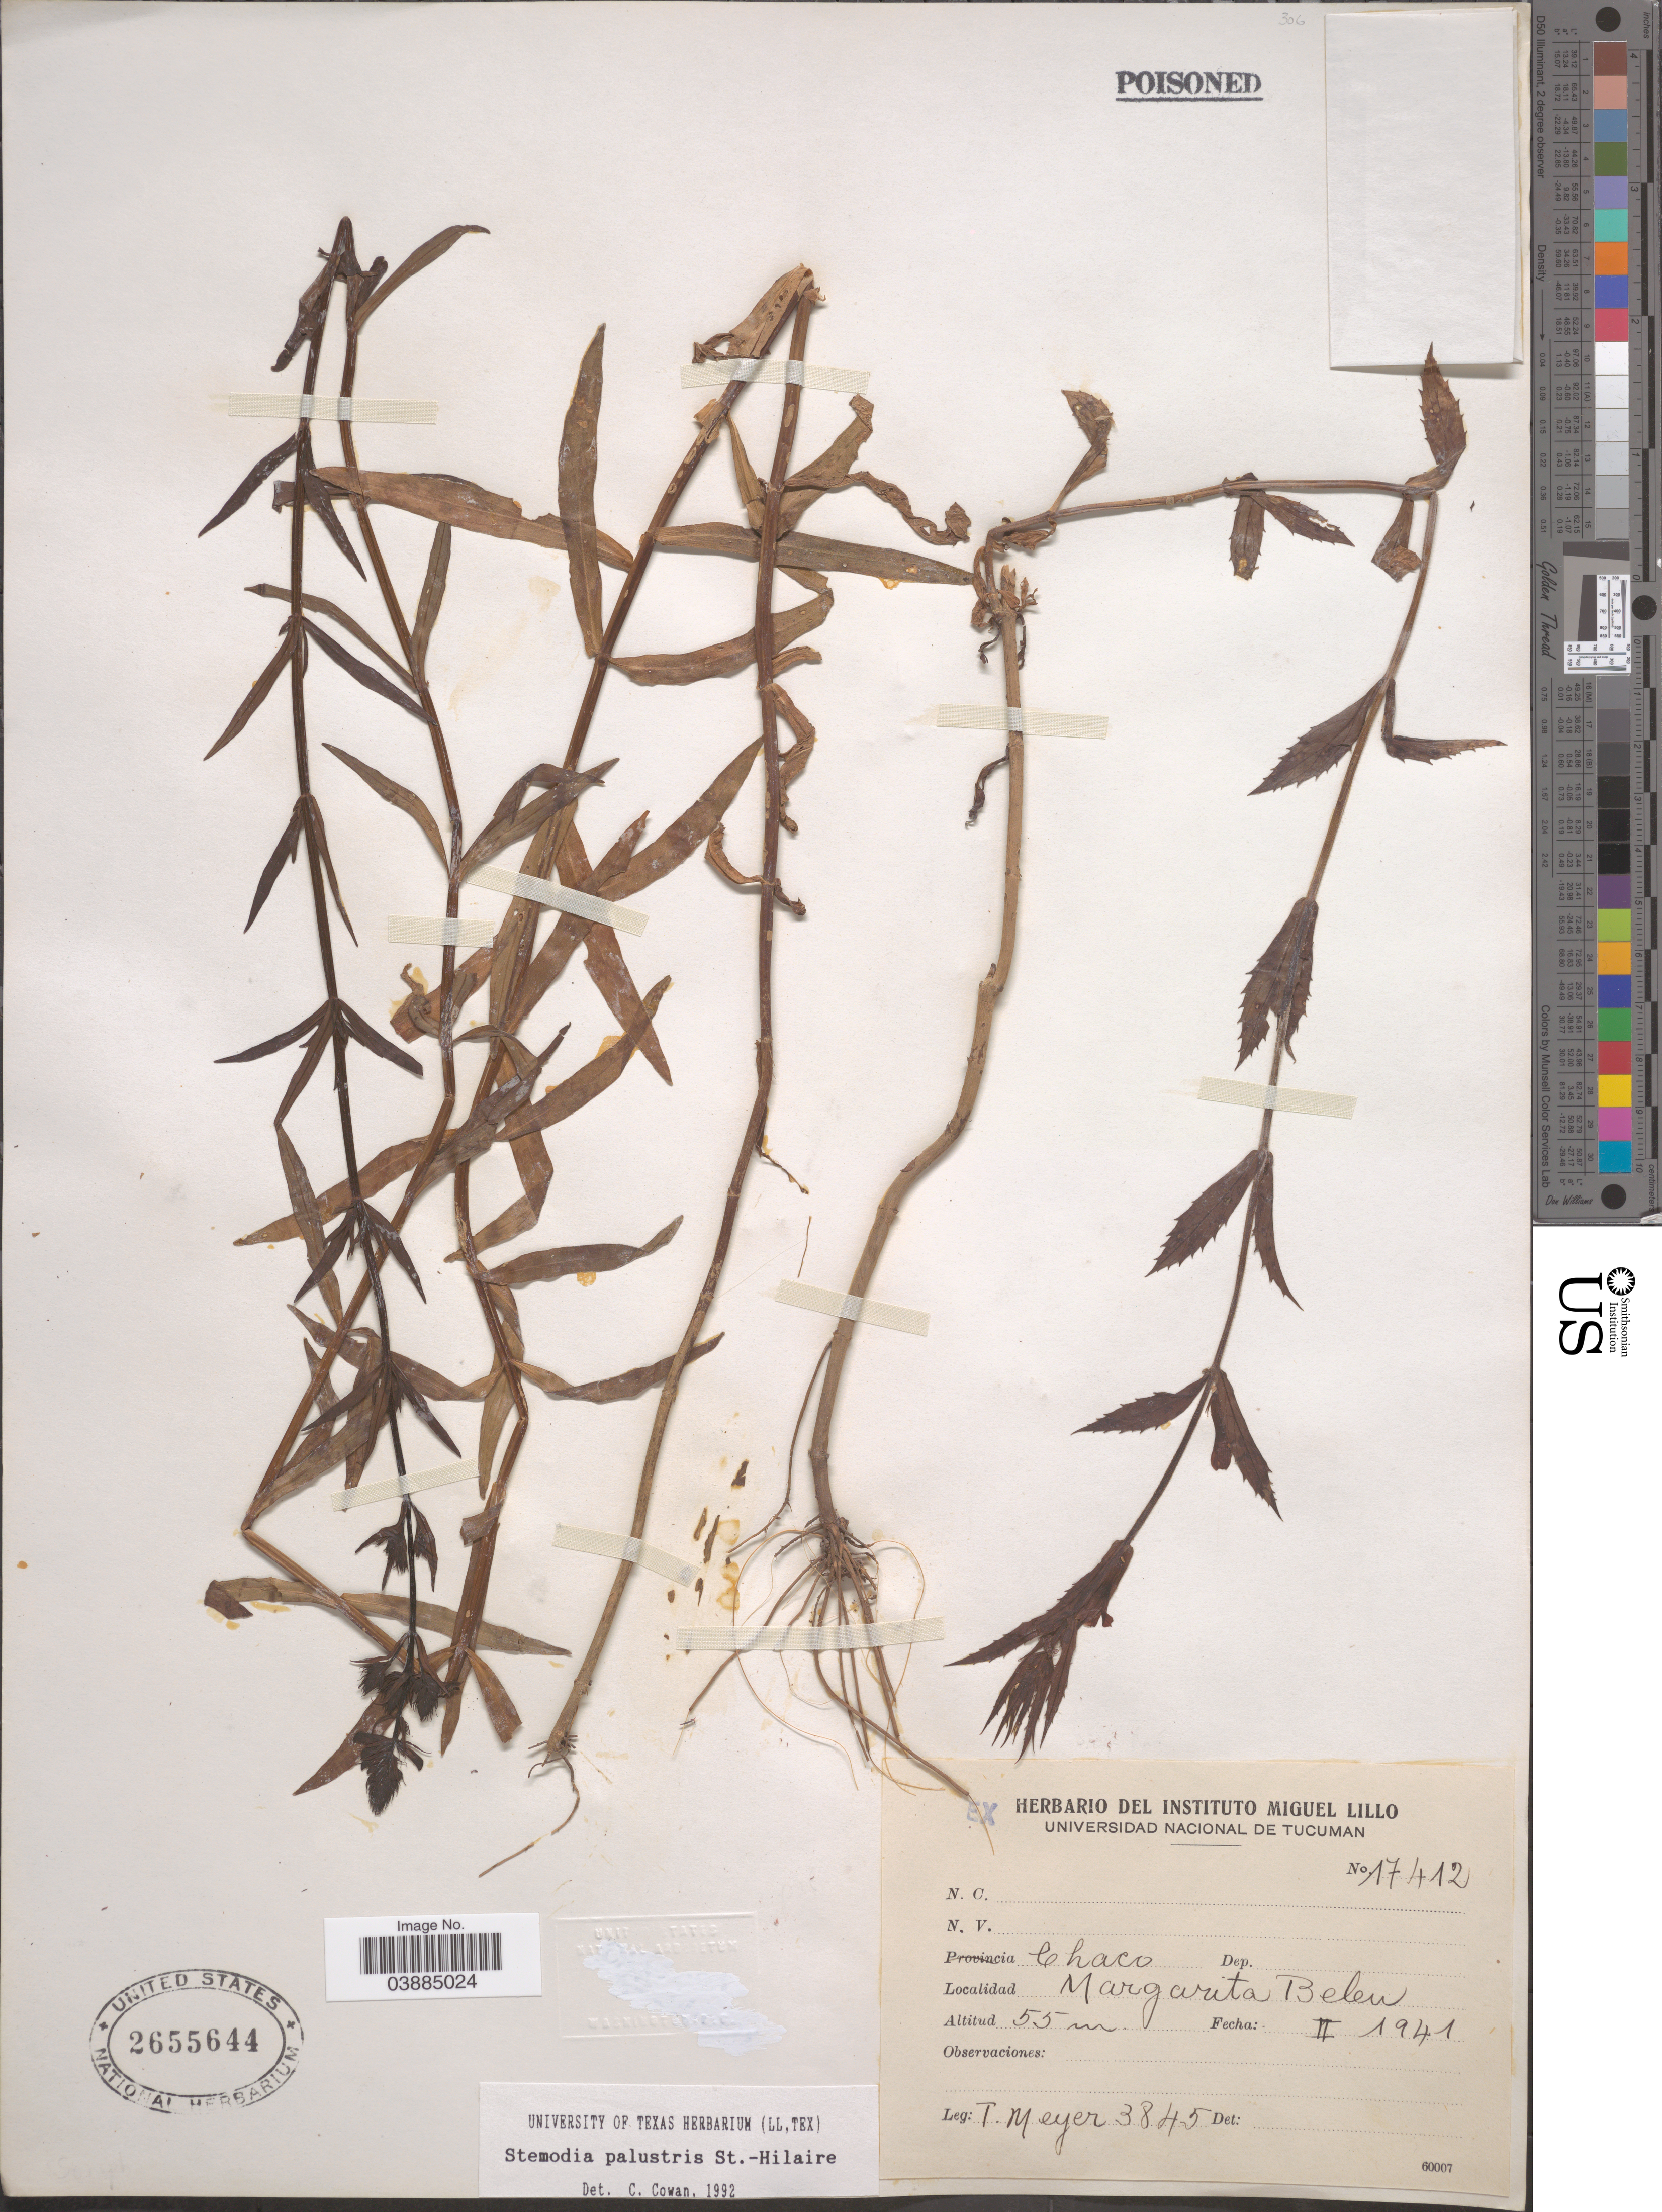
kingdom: Plantae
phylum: Tracheophyta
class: Magnoliopsida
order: Lamiales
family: Plantaginaceae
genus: Stemodia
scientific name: Stemodia palustris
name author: A. St.-Hil.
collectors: T. Meyer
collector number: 3845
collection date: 1941-02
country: Argentina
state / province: Chaco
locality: Margarita Belen.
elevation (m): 55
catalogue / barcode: US 2655644